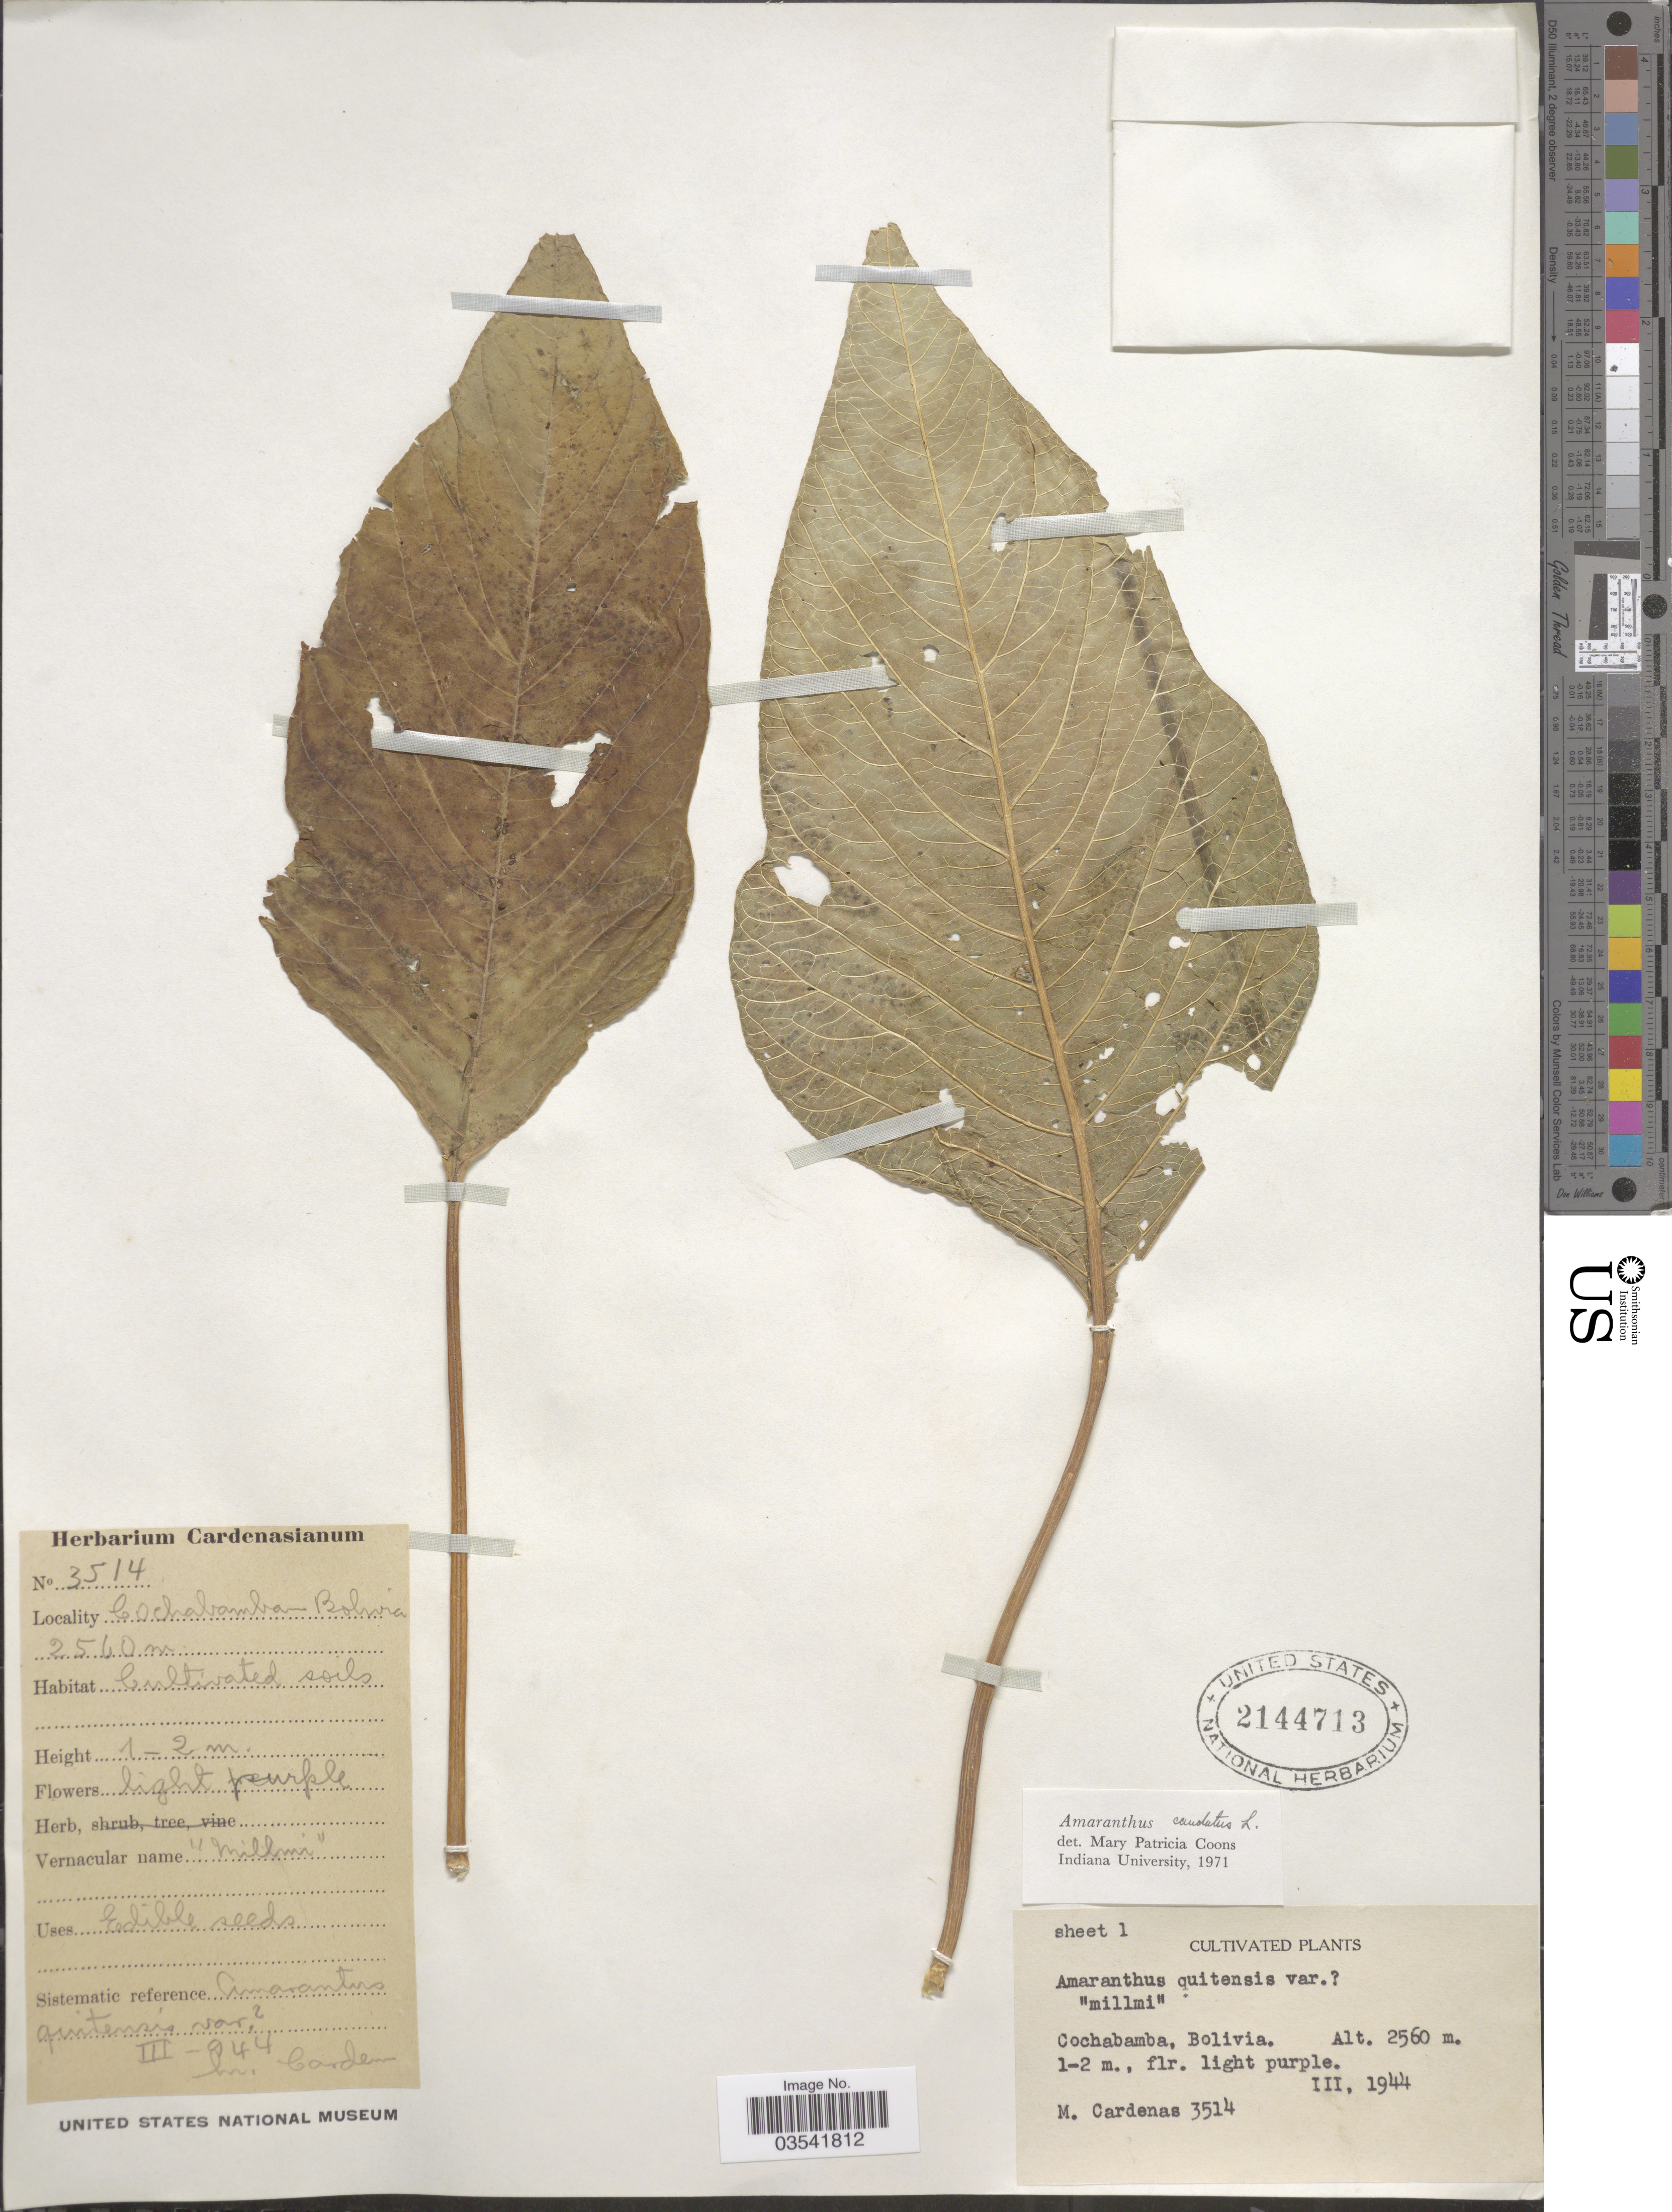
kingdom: Plantae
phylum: Tracheophyta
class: Magnoliopsida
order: Caryophyllales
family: Amaranthaceae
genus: Amaranthus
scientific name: Amaranthus caudatus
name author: L.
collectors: M. Cárdenas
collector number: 3514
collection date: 1944-03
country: Bolivia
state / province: Cochabamba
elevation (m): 2560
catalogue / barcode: US 2144713